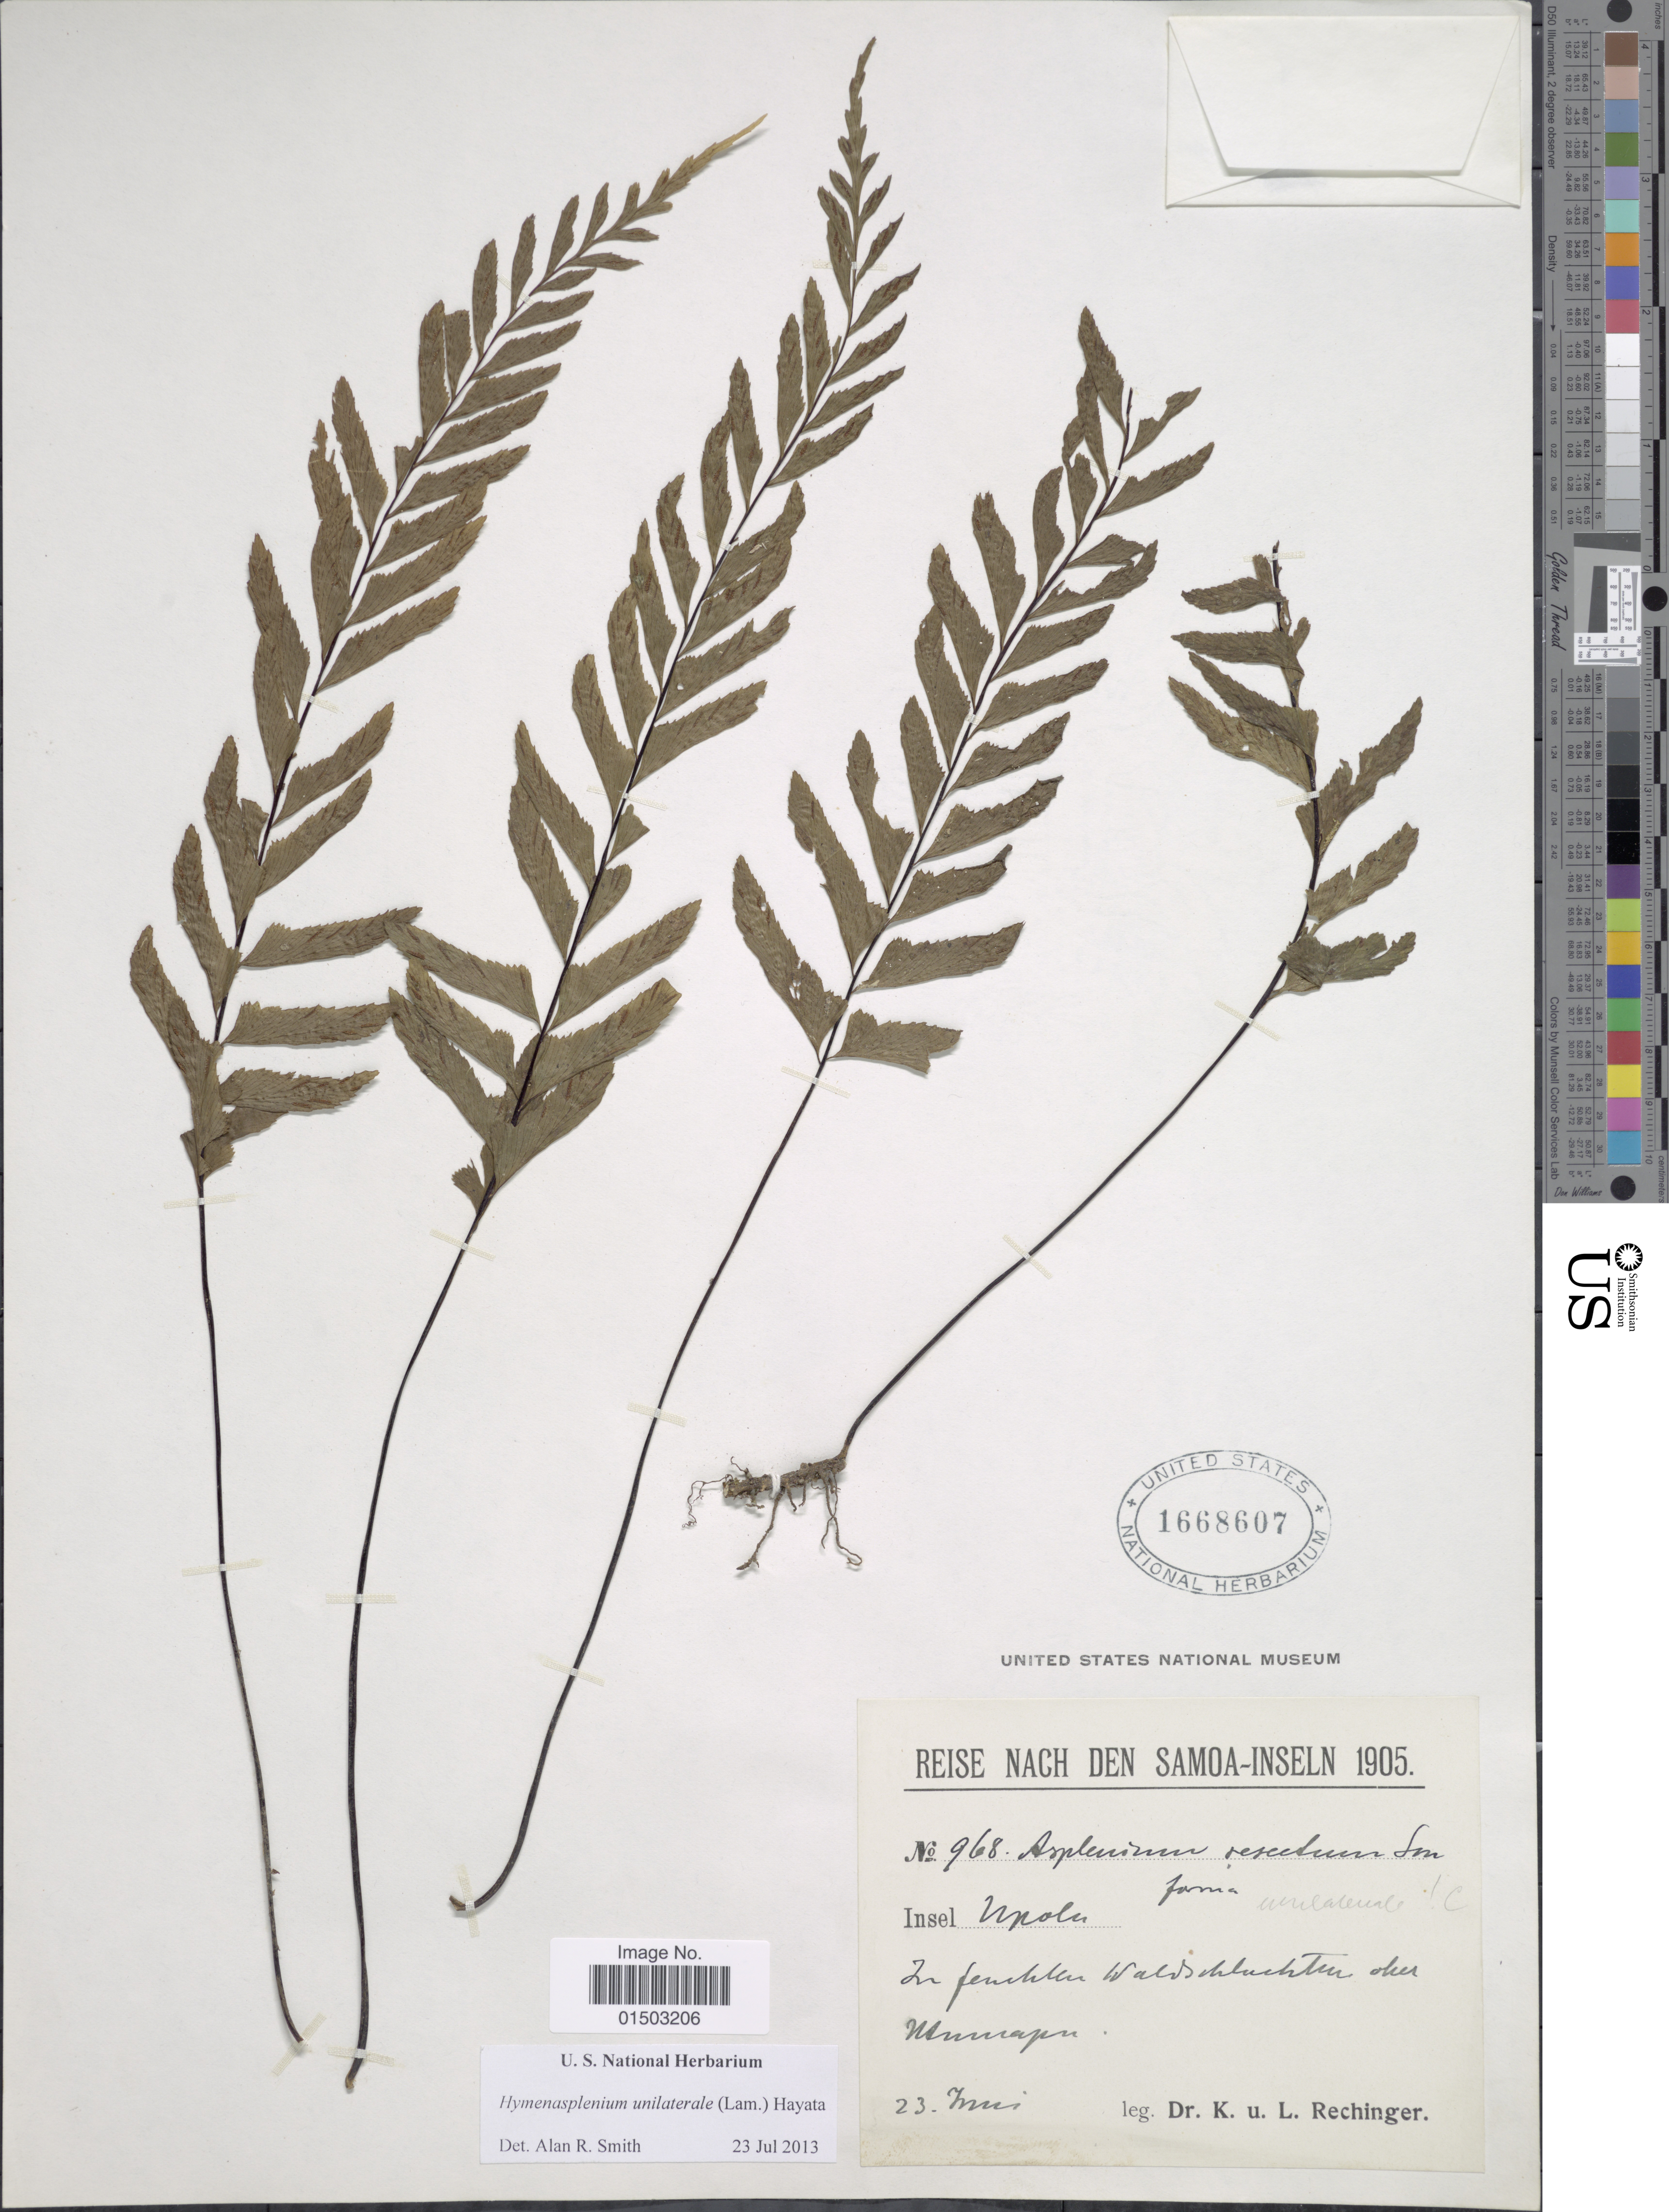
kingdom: Plantae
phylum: Tracheophyta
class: Polypodiopsida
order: Polypodiales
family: Aspleniaceae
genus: Hymenasplenium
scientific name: Hymenasplenium unilaterale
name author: (Lam.) Hayata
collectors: K. Rechinger & L. Rechinger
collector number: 968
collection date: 1905-06-23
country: Samoa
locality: In feuchten Wald [illegible text]ten oer U [illegible text]apu. Samoa-Iseln. Insel Upolu. [interpreted]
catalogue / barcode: US 1668607